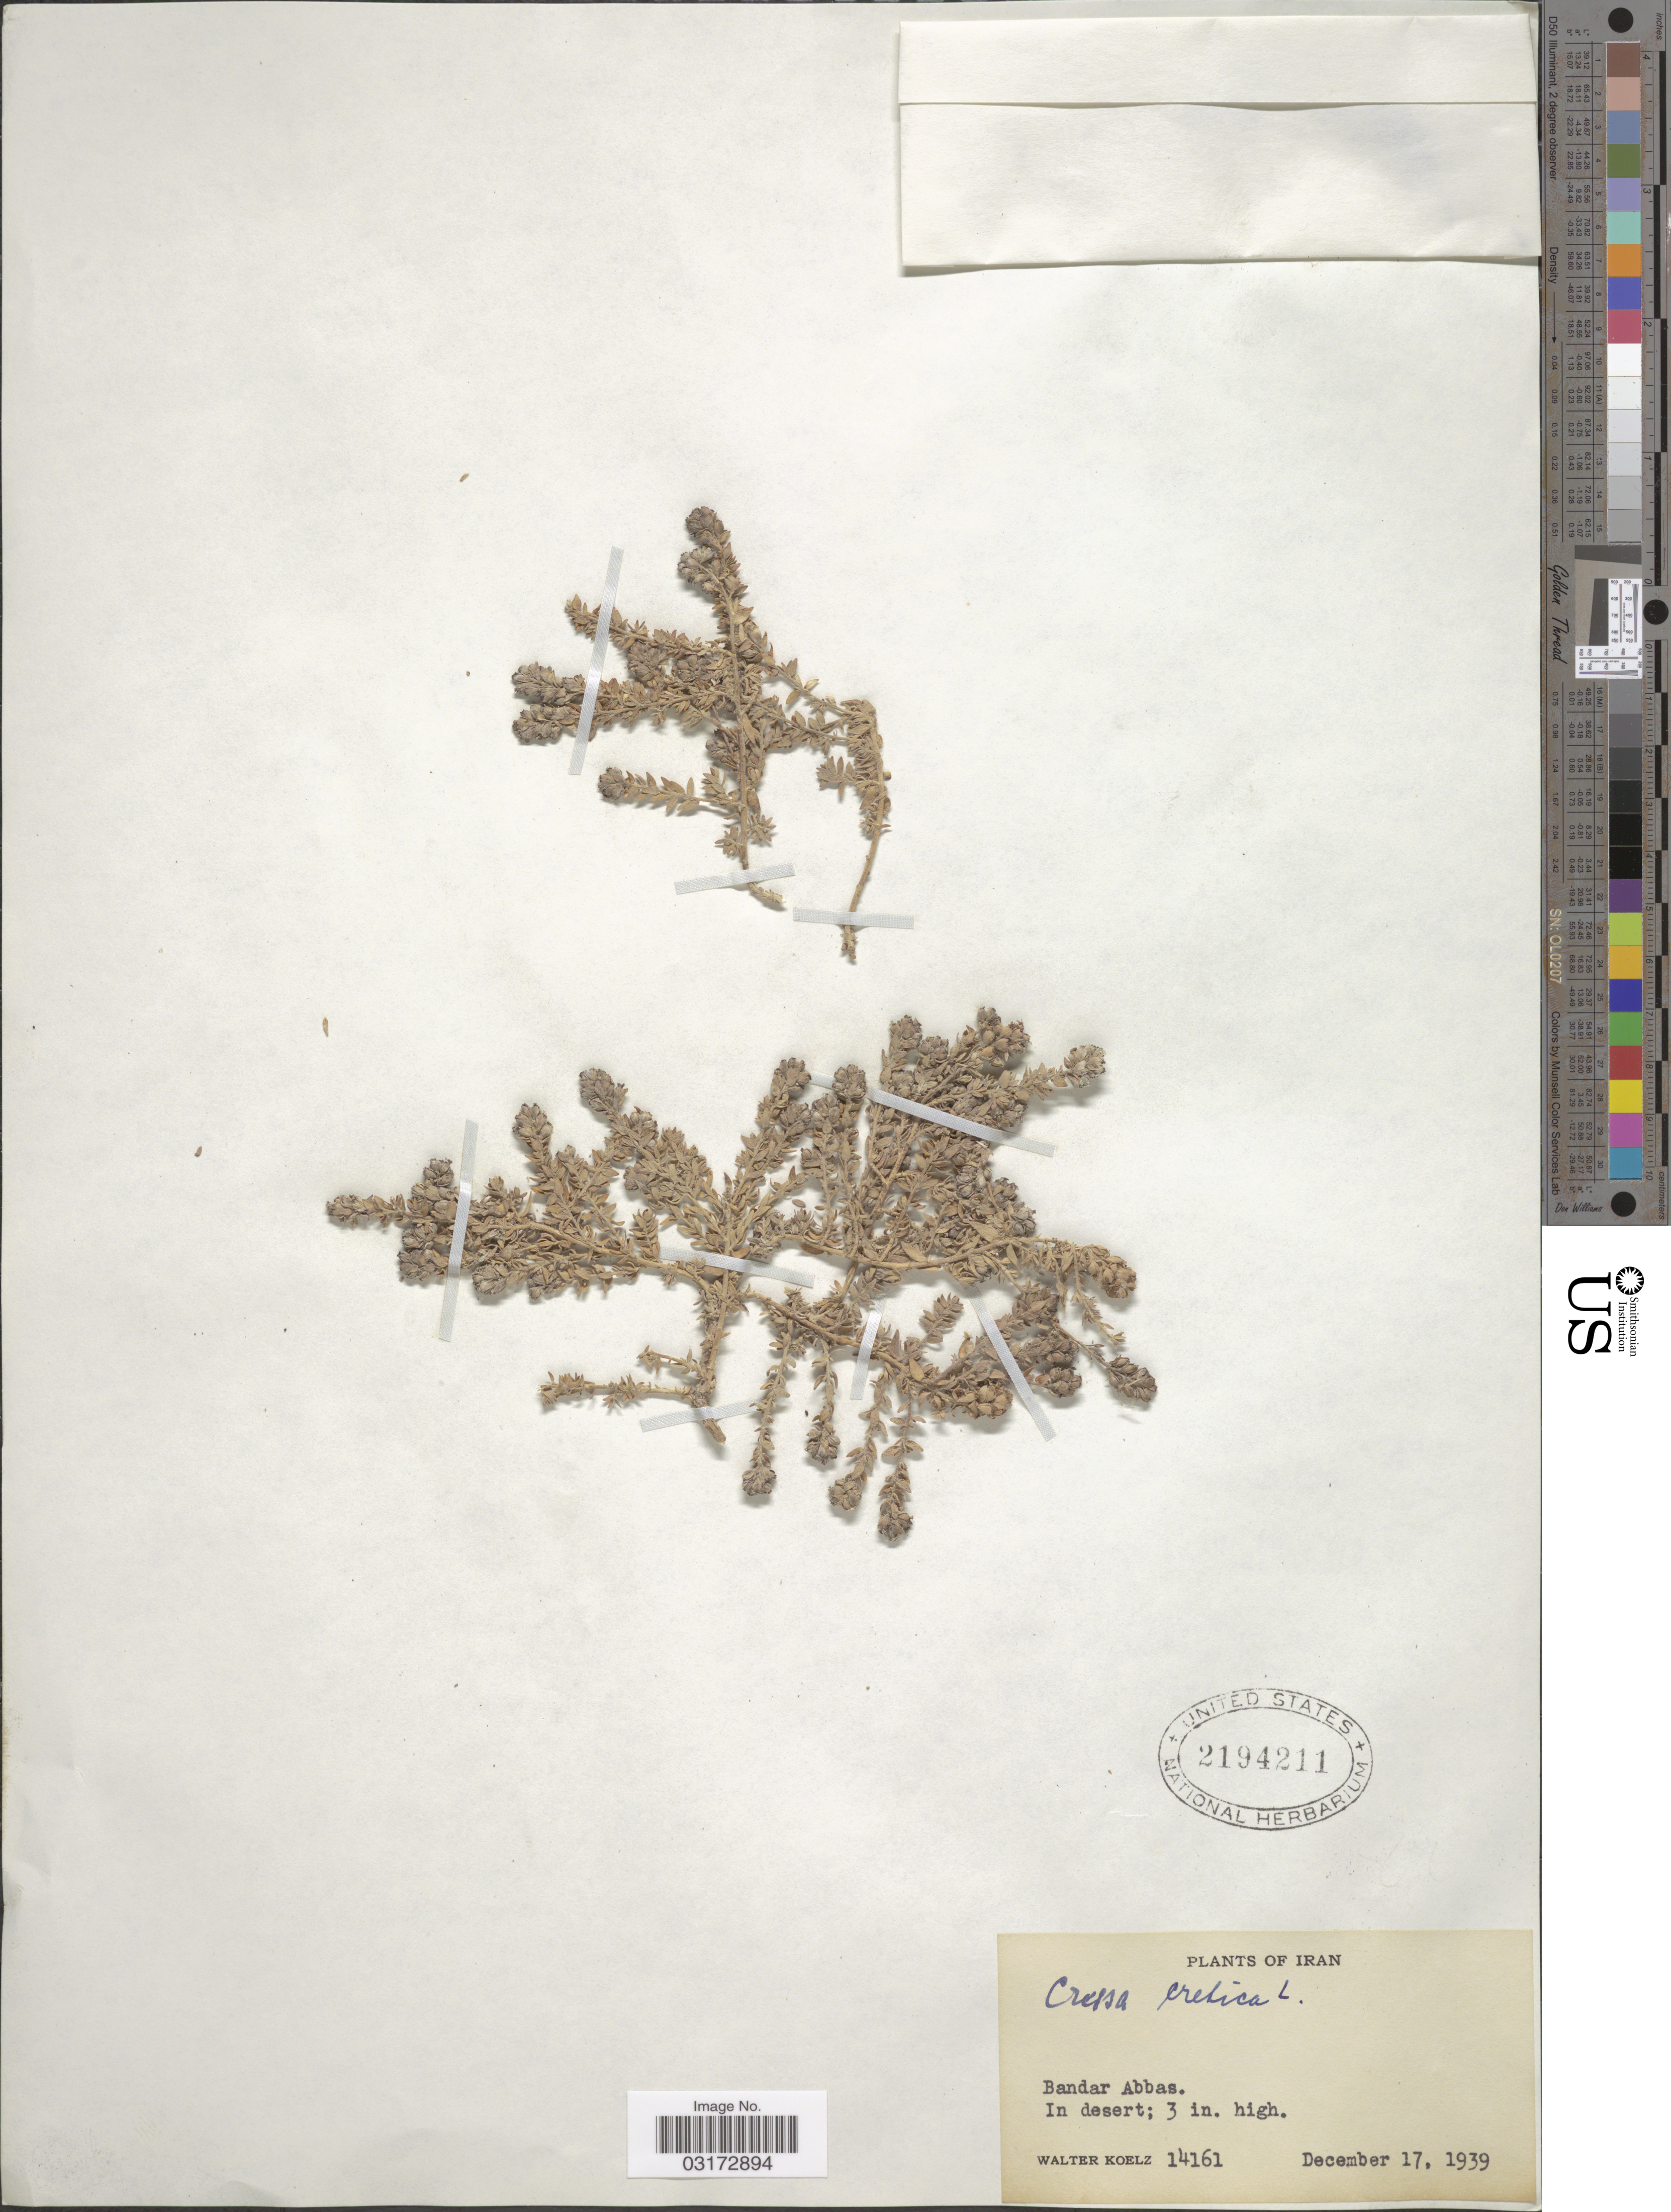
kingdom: Plantae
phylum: Tracheophyta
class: Magnoliopsida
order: Solanales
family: Convolvulaceae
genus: Cressa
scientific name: Cressa cretica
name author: L.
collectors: W. N. Koelz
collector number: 14161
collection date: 1939-12-17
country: Iran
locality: Bandar Abbas.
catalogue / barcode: US 2194211